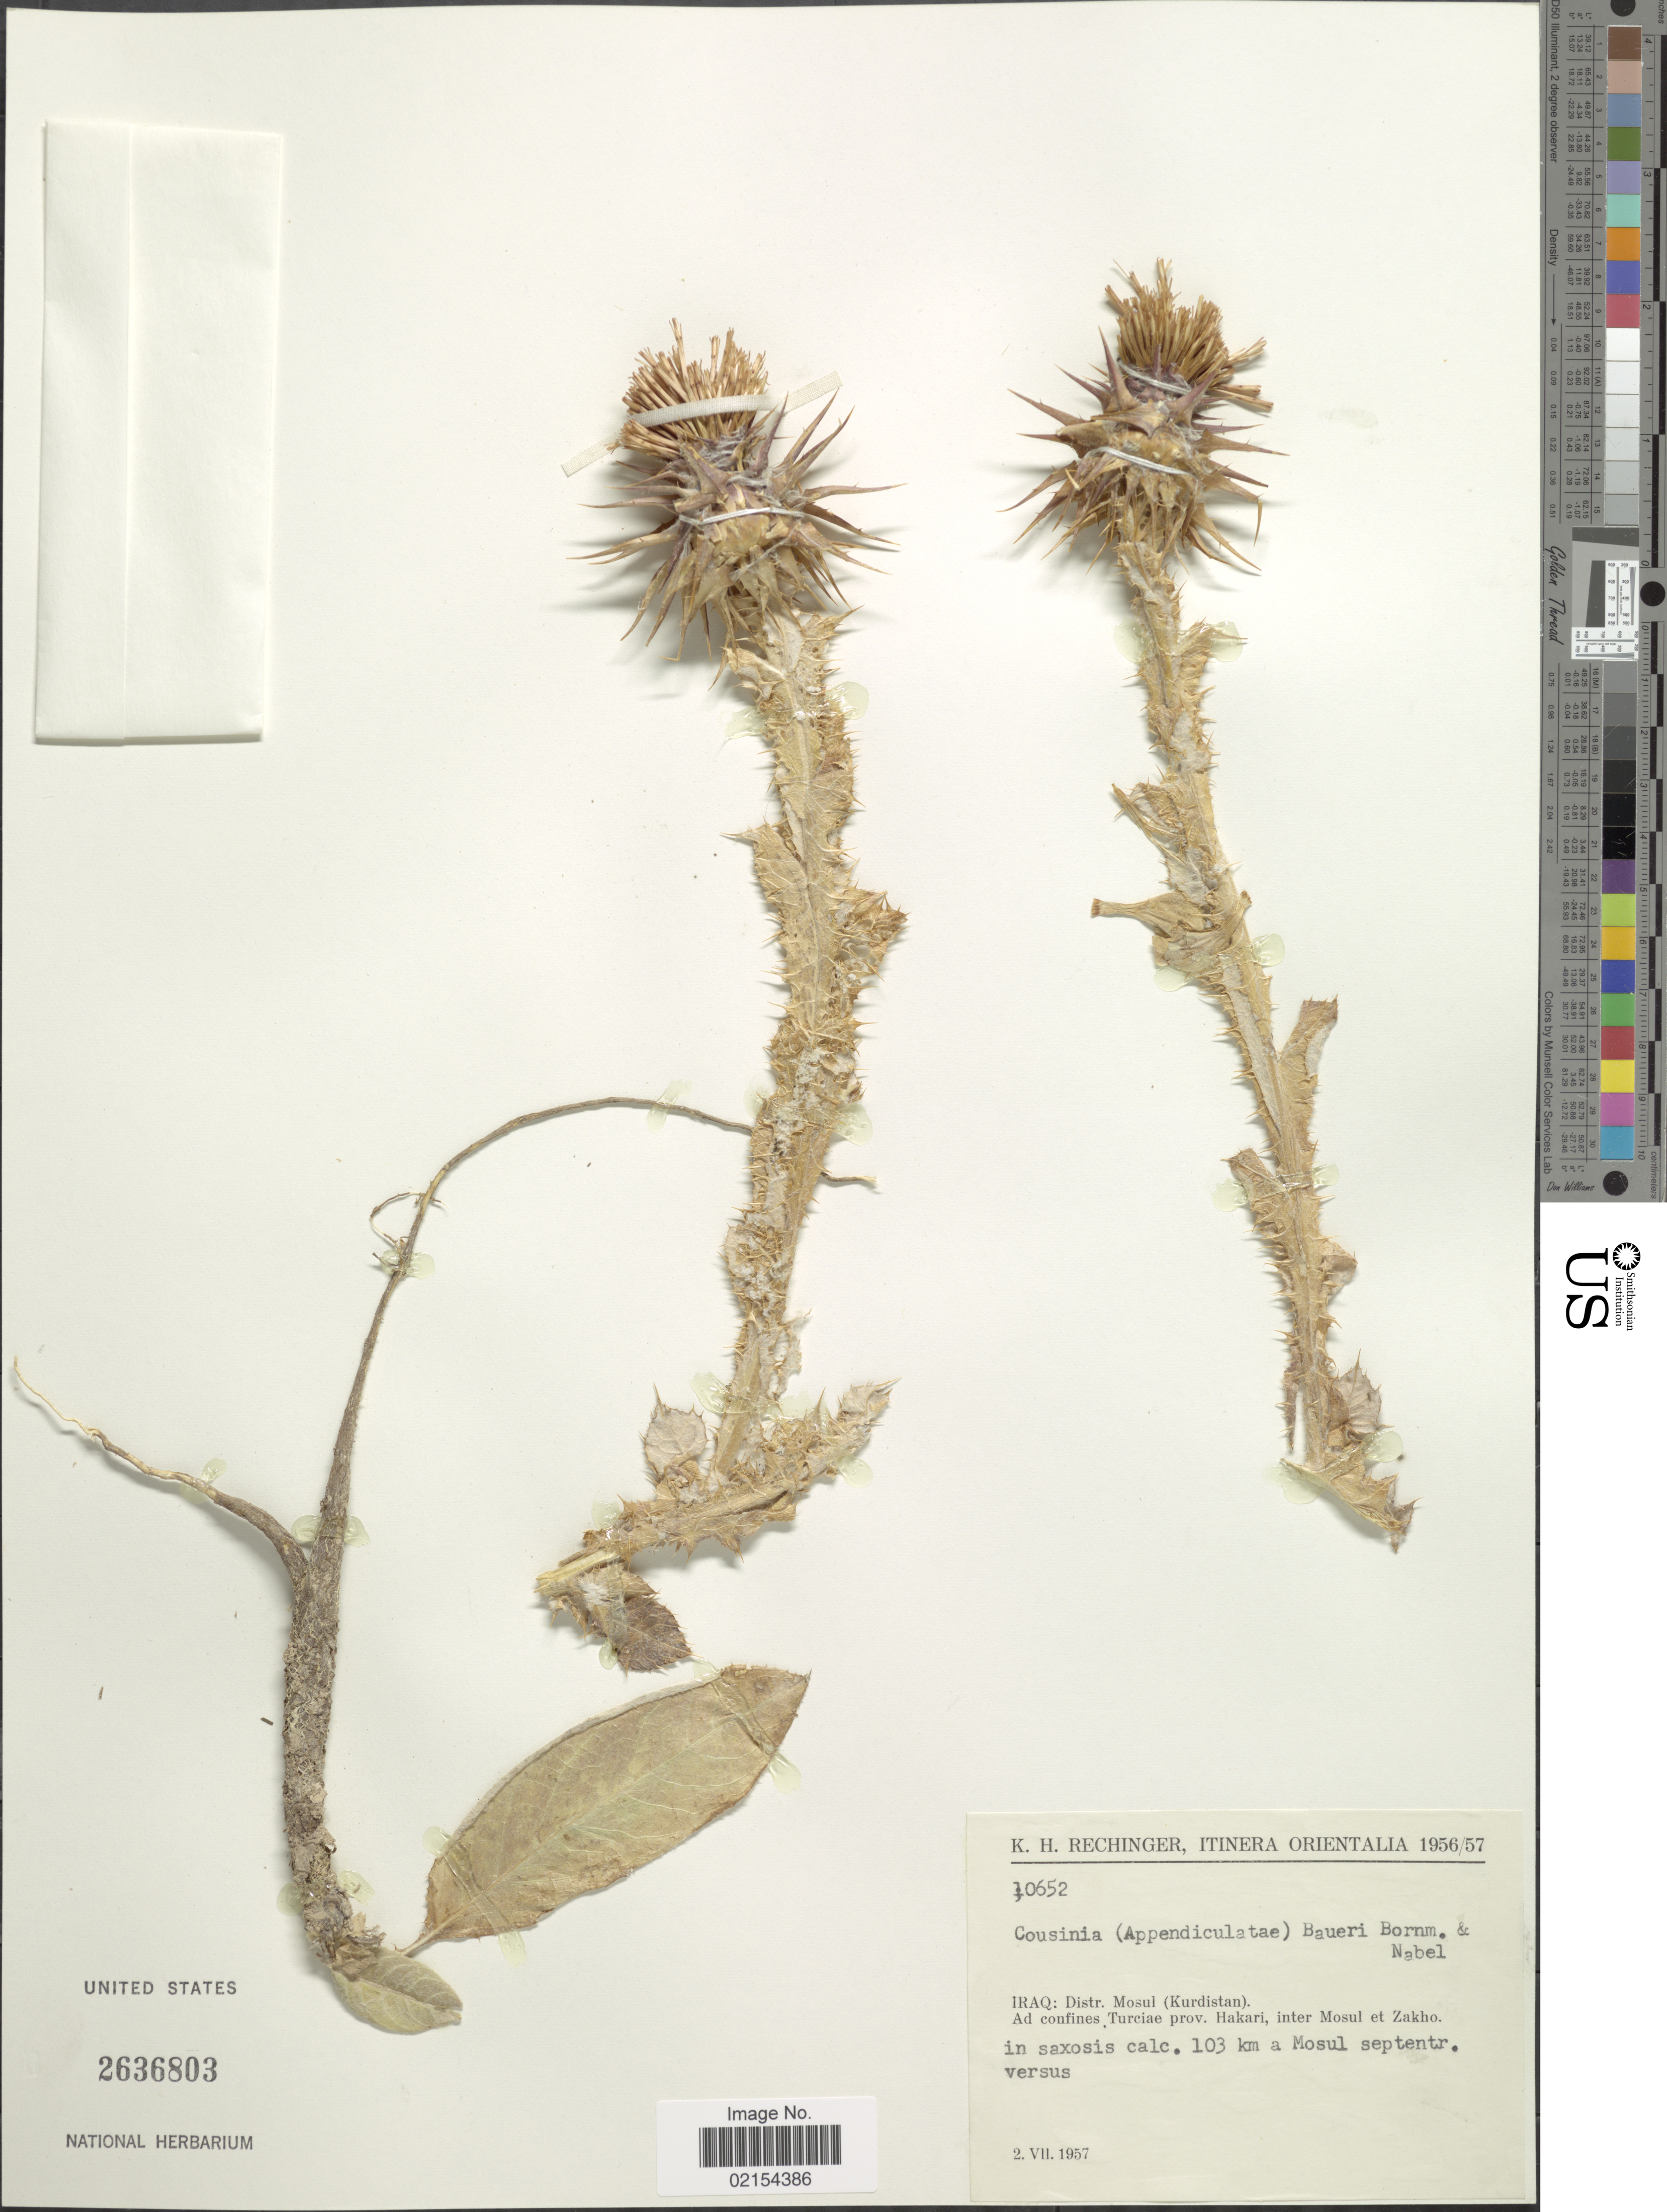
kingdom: Plantae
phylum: Tracheophyta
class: Magnoliopsida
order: Asterales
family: Asteraceae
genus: Cousinia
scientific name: Cousinia baueri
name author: Bornm. & Nabelek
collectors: K. H. Rechinger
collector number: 10652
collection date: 1957-07-02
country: Iran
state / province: Kurdistan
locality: Iter Oriebntalia, Iraq: Distr. Mosul (Kurdistan) ad confines, Turciae Prov. Hakari, inter Mosul et Zakho, in saxosis calc. 103 km a Mosul septentr. versus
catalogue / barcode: US 2636803